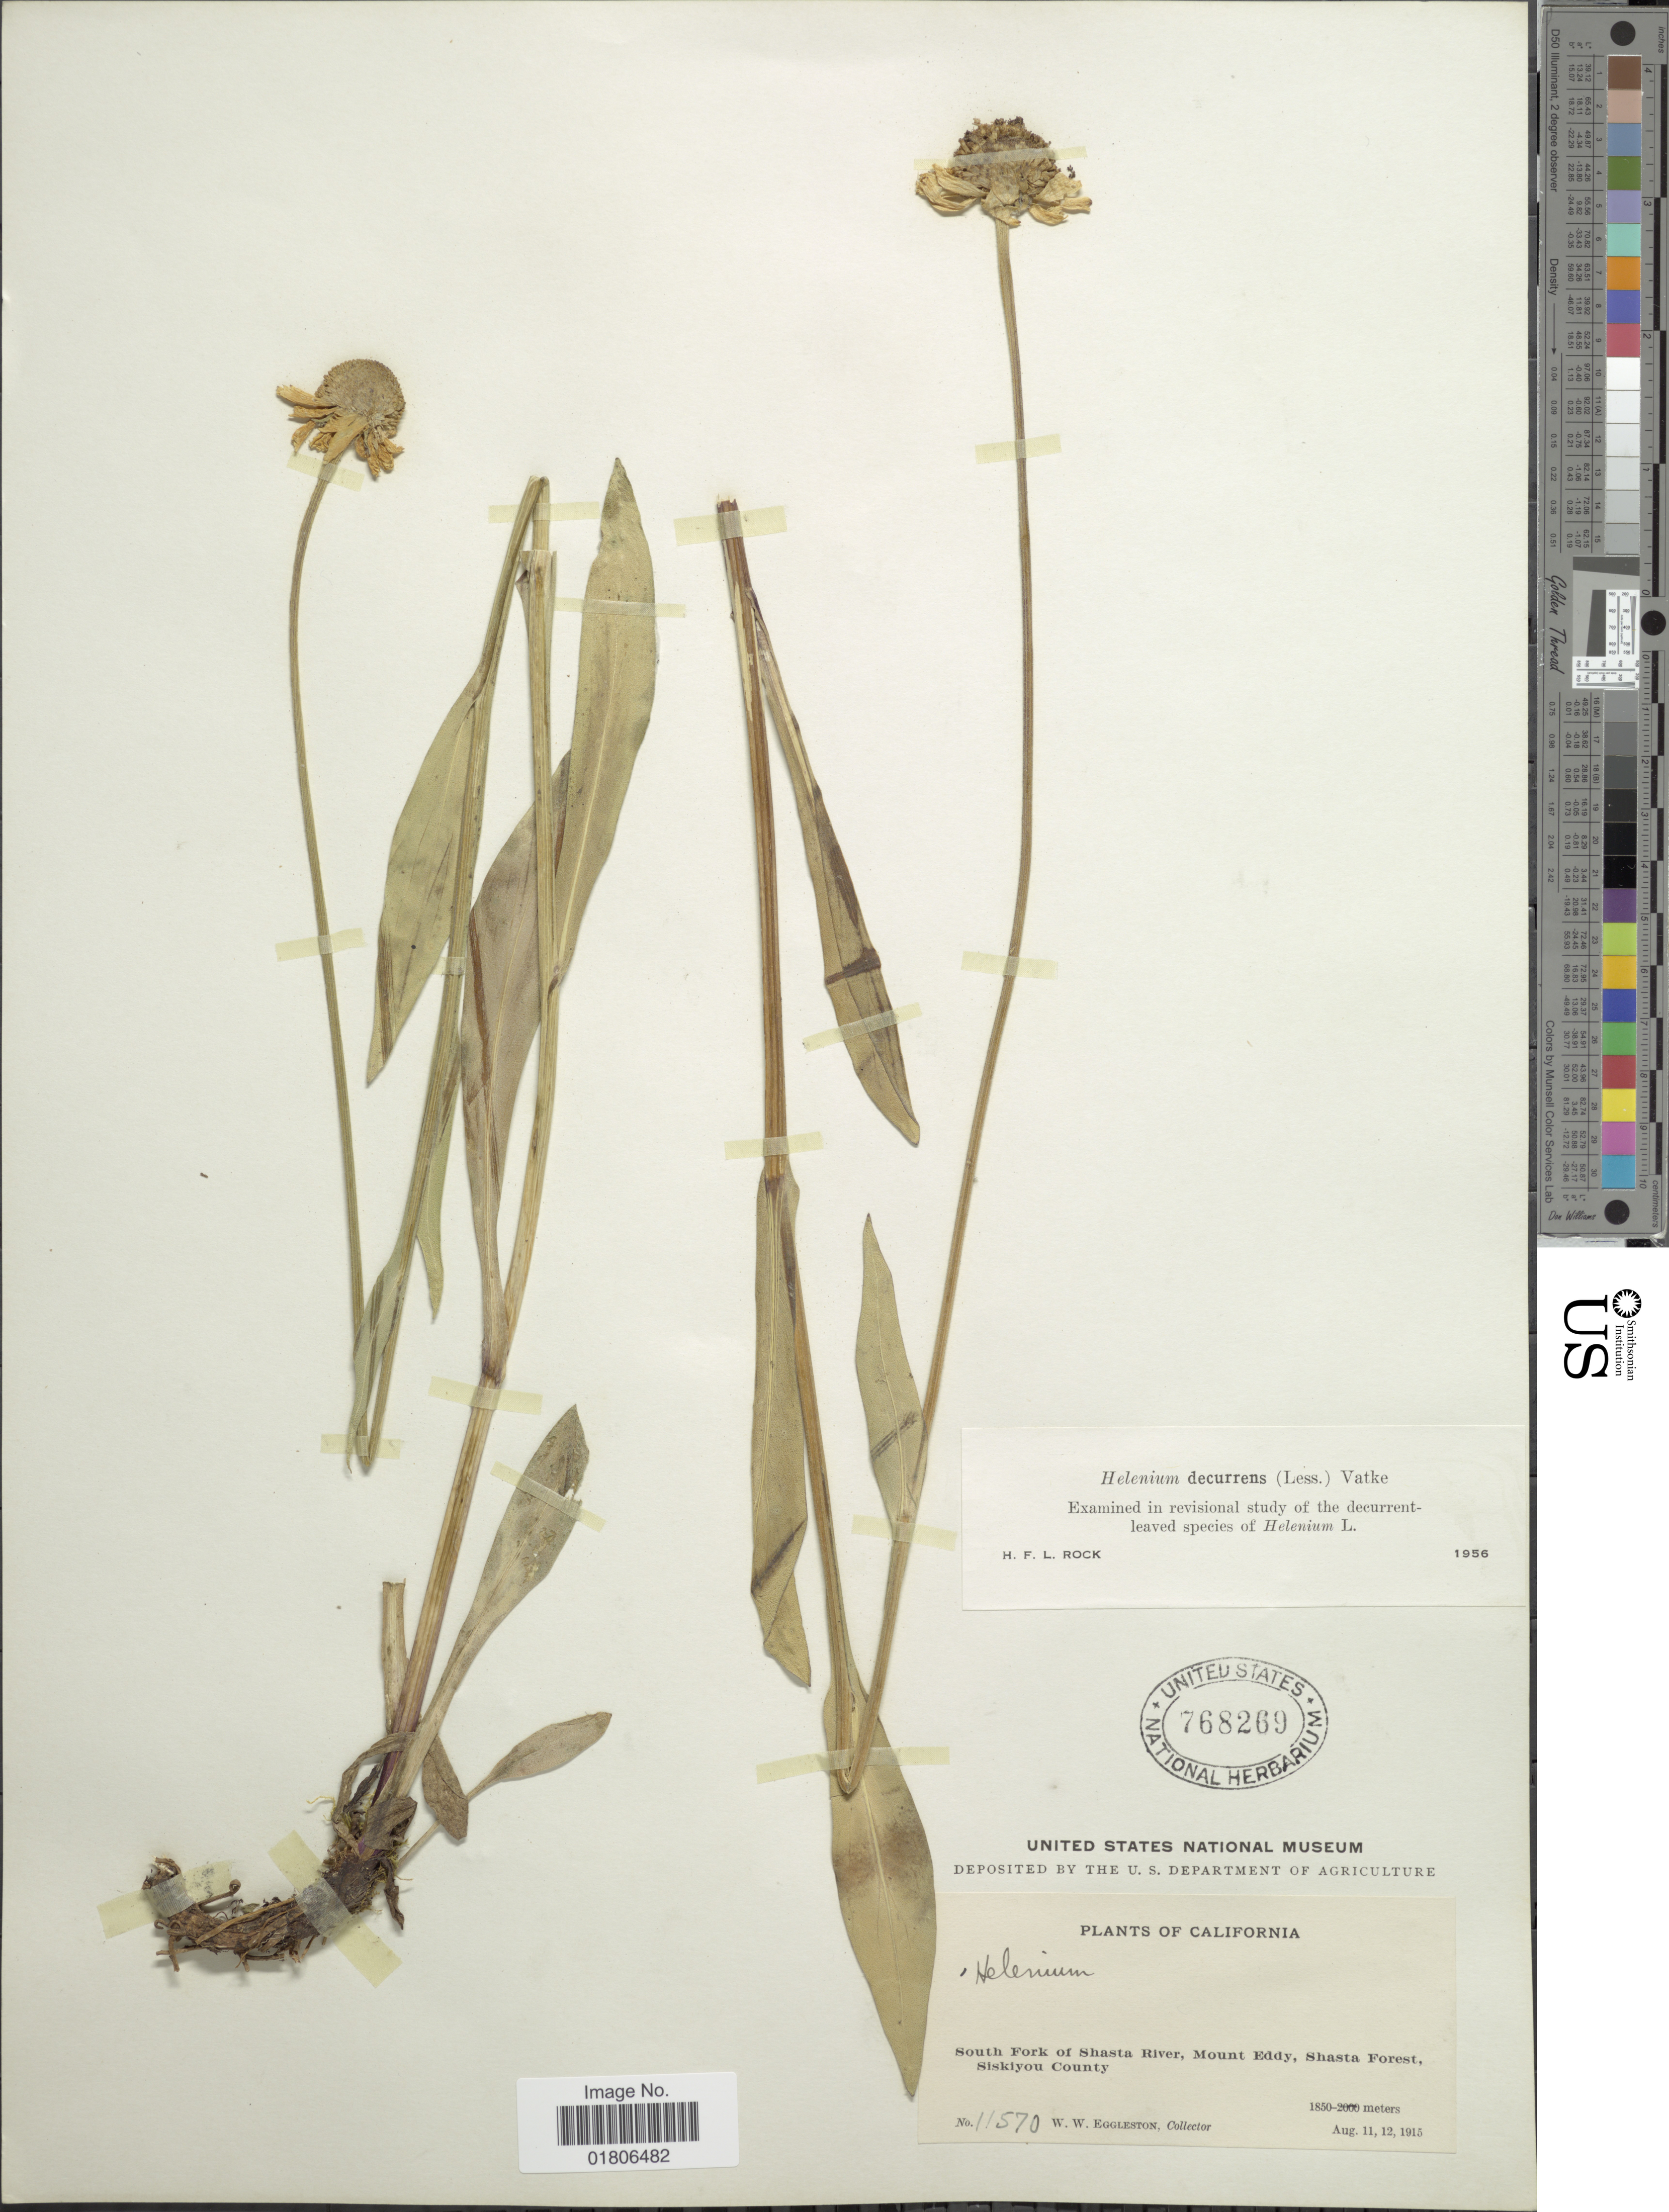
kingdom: Plantae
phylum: Tracheophyta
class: Magnoliopsida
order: Asterales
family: Asteraceae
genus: Helenium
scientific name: Helenium puberulum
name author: DC.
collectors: W. W. Eggleston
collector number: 11570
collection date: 1915-08-11/1915-08-12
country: United States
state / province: California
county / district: Siskiyou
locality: South Fork of Shasta River, Mount Eddy, Shasta Forest, Siskiyou County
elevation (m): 1850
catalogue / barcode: US 768269